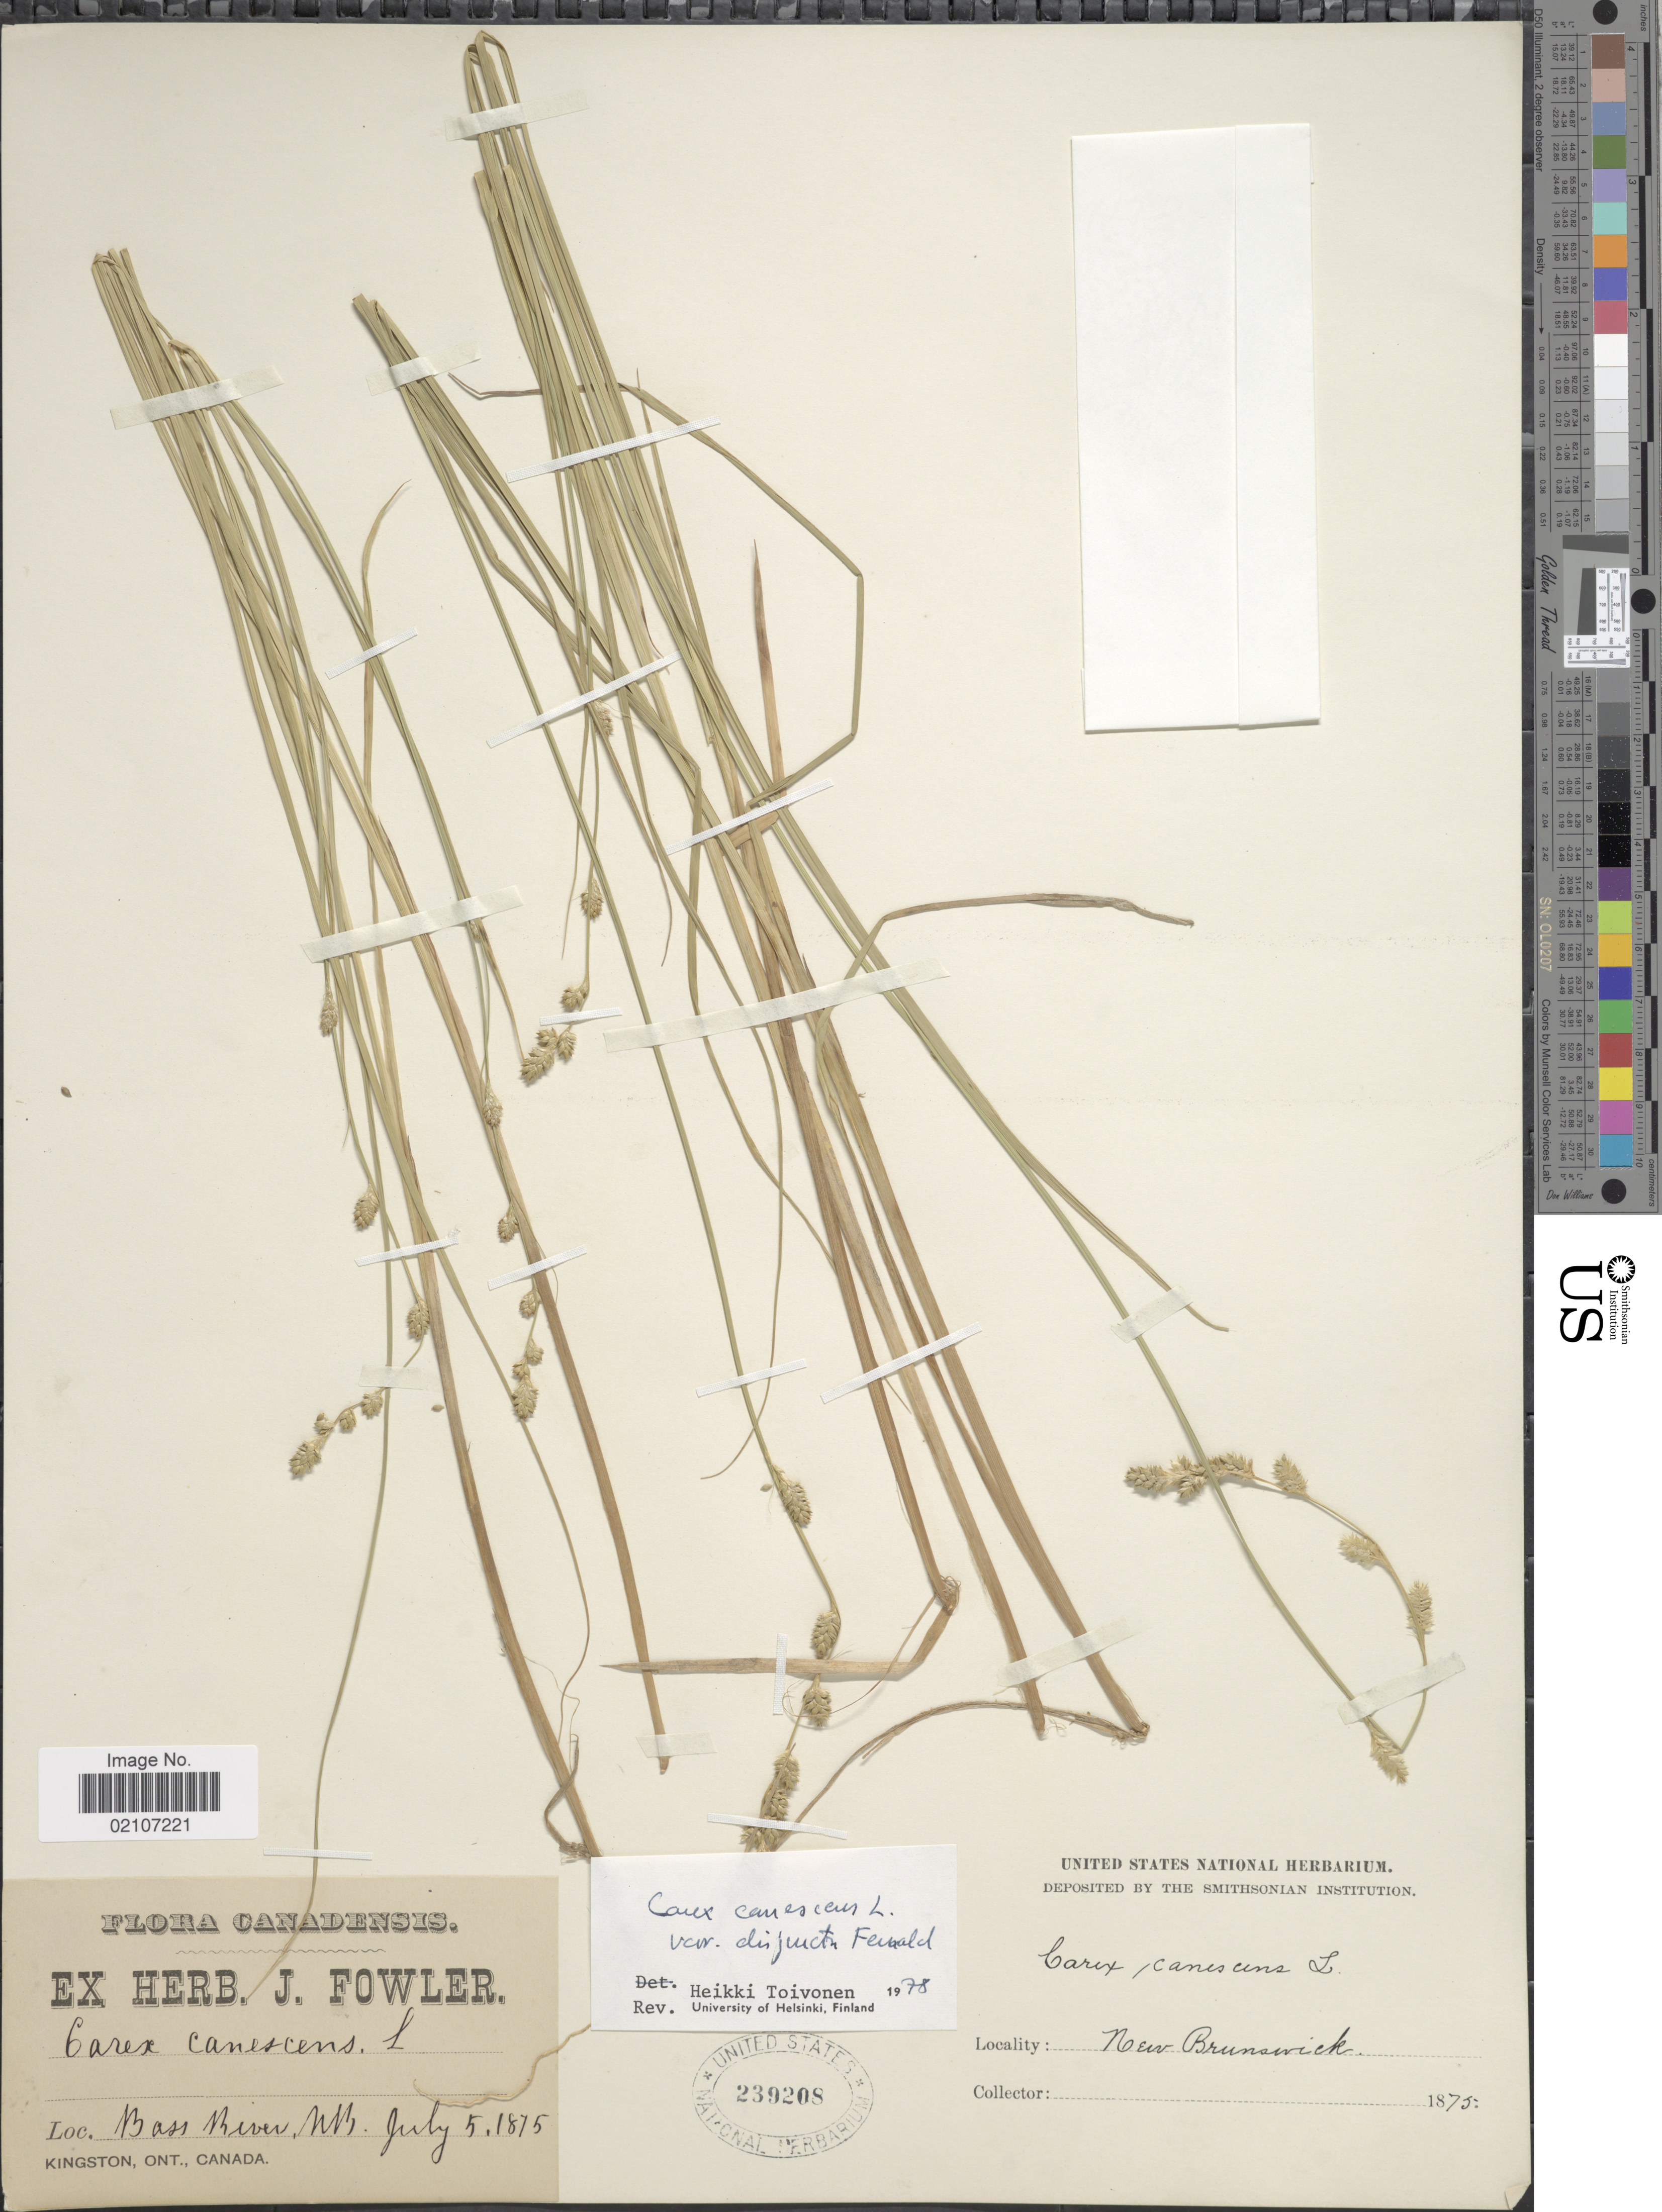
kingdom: Plantae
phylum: Tracheophyta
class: Liliopsida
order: Poales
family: Cyperaceae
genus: Carex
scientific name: Carex canescens var. disjuncta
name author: Fernald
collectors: ex herb. J. Fowler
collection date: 1875-07-05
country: Canada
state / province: New Brunswick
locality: Bass River, N.B.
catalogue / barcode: US 239208